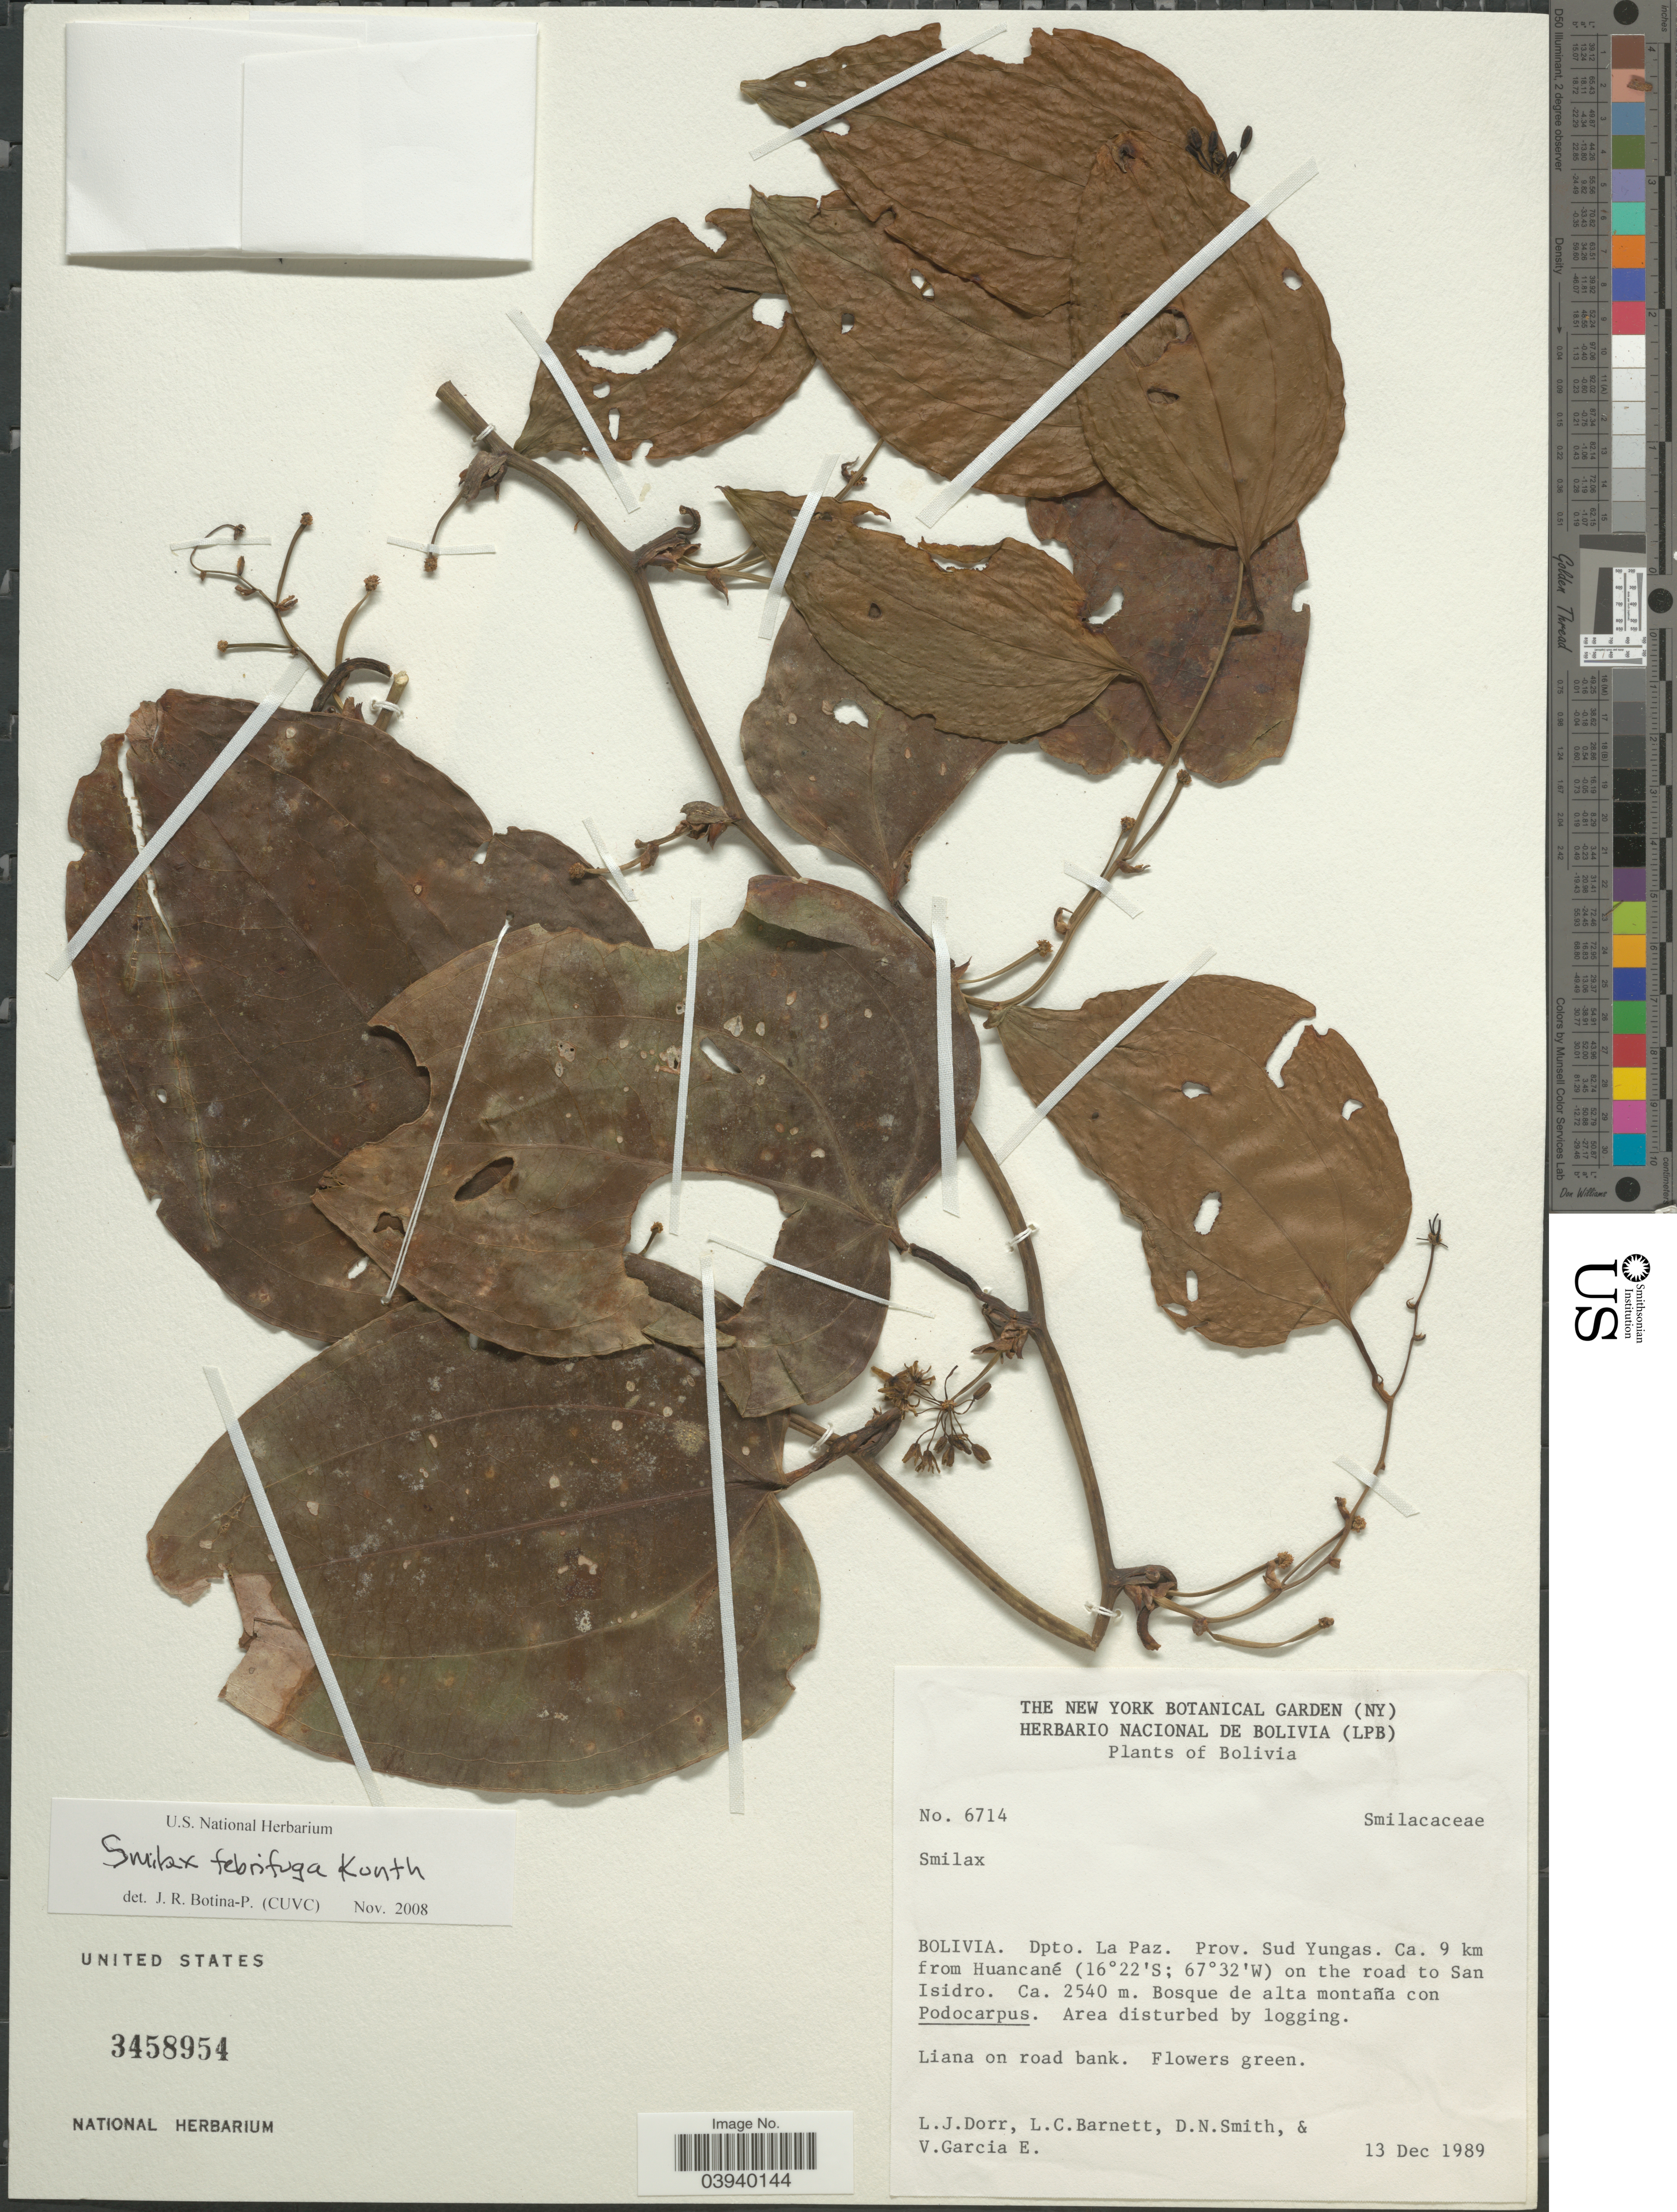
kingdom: Plantae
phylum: Tracheophyta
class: Liliopsida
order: Liliales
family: Smilacaceae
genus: Smilax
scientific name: Smilax febrifuga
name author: Kunth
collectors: L. J. Dorr, L. C. Barnett, D. Smith & V. Garcia E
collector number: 6714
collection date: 1989-12-13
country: Bolivia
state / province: La Paz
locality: Dpto. La Paz. Prov. Sud Yungas. Ca. 9 km from Huancané on the road to San Isidro.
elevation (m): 2540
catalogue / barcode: US 3458954